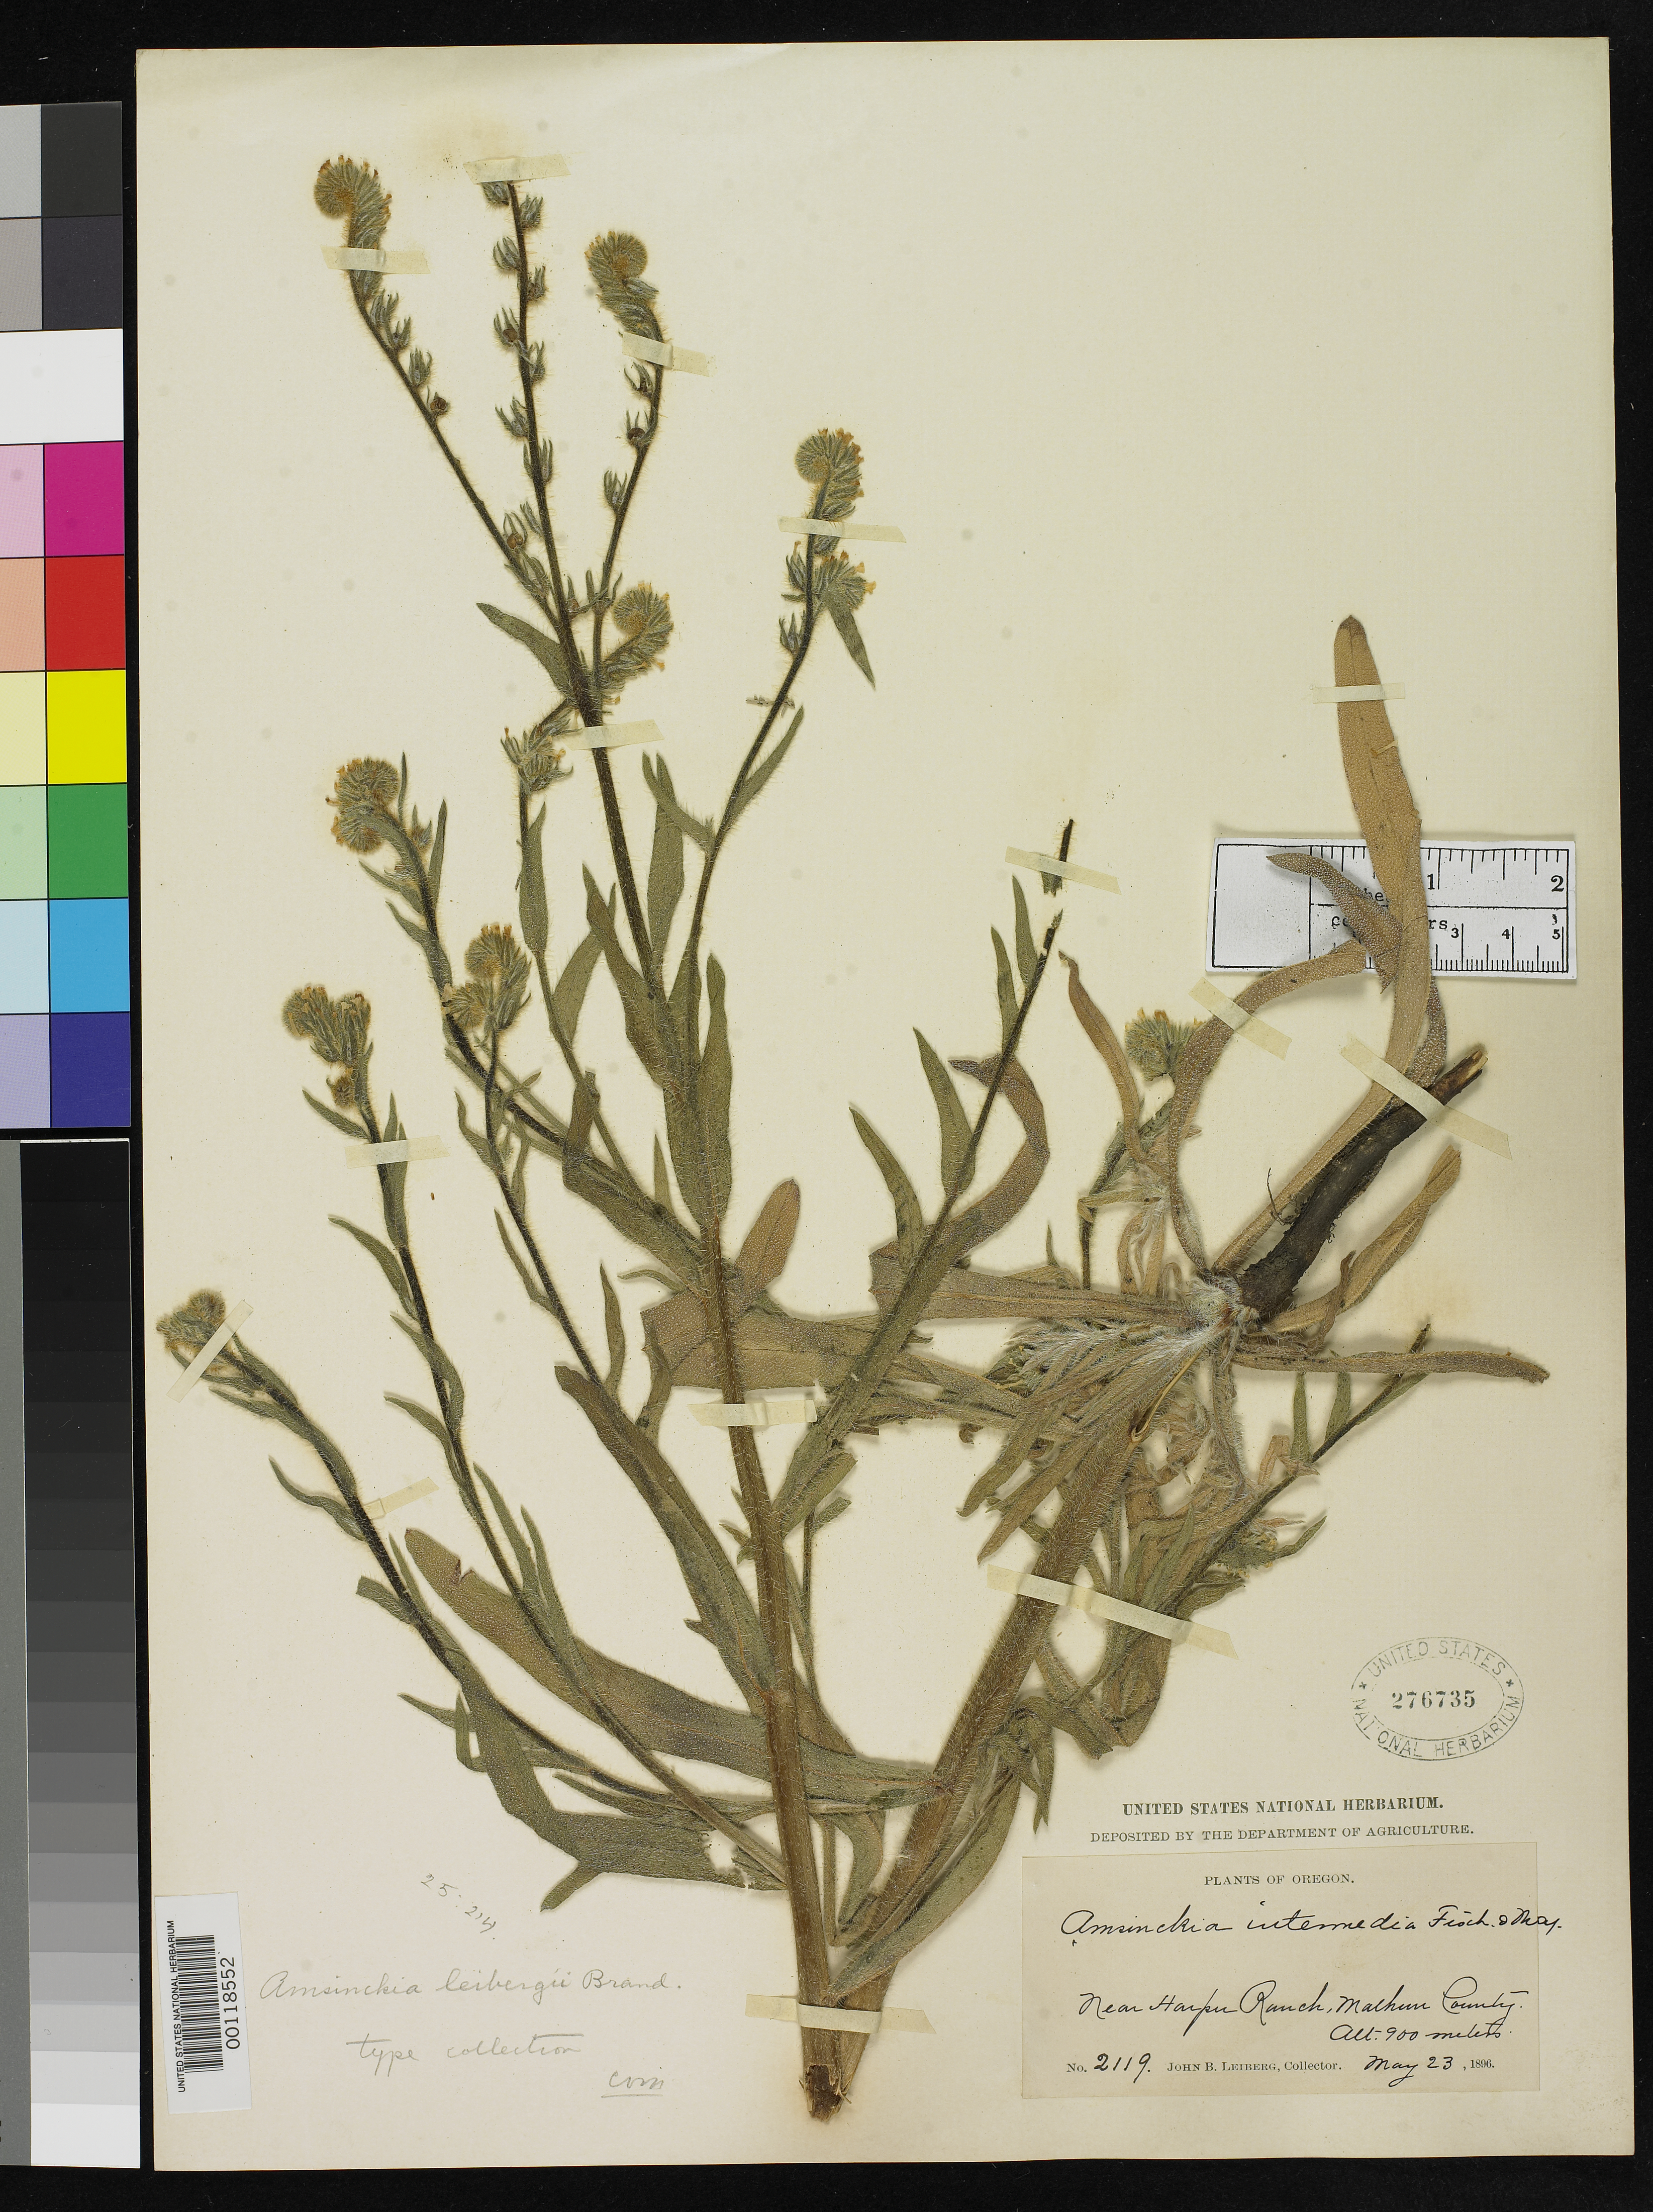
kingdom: Plantae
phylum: Tracheophyta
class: Magnoliopsida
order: Boraginales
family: Boraginaceae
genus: Amsinckia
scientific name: Amsinckia leibergii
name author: Brandegee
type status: Isotype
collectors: J. Leiberg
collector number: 2119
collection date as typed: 23 May 1896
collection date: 1896-05-23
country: United States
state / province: Oregon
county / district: Mathew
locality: Harper Ranch.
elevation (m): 900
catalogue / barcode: US 276735